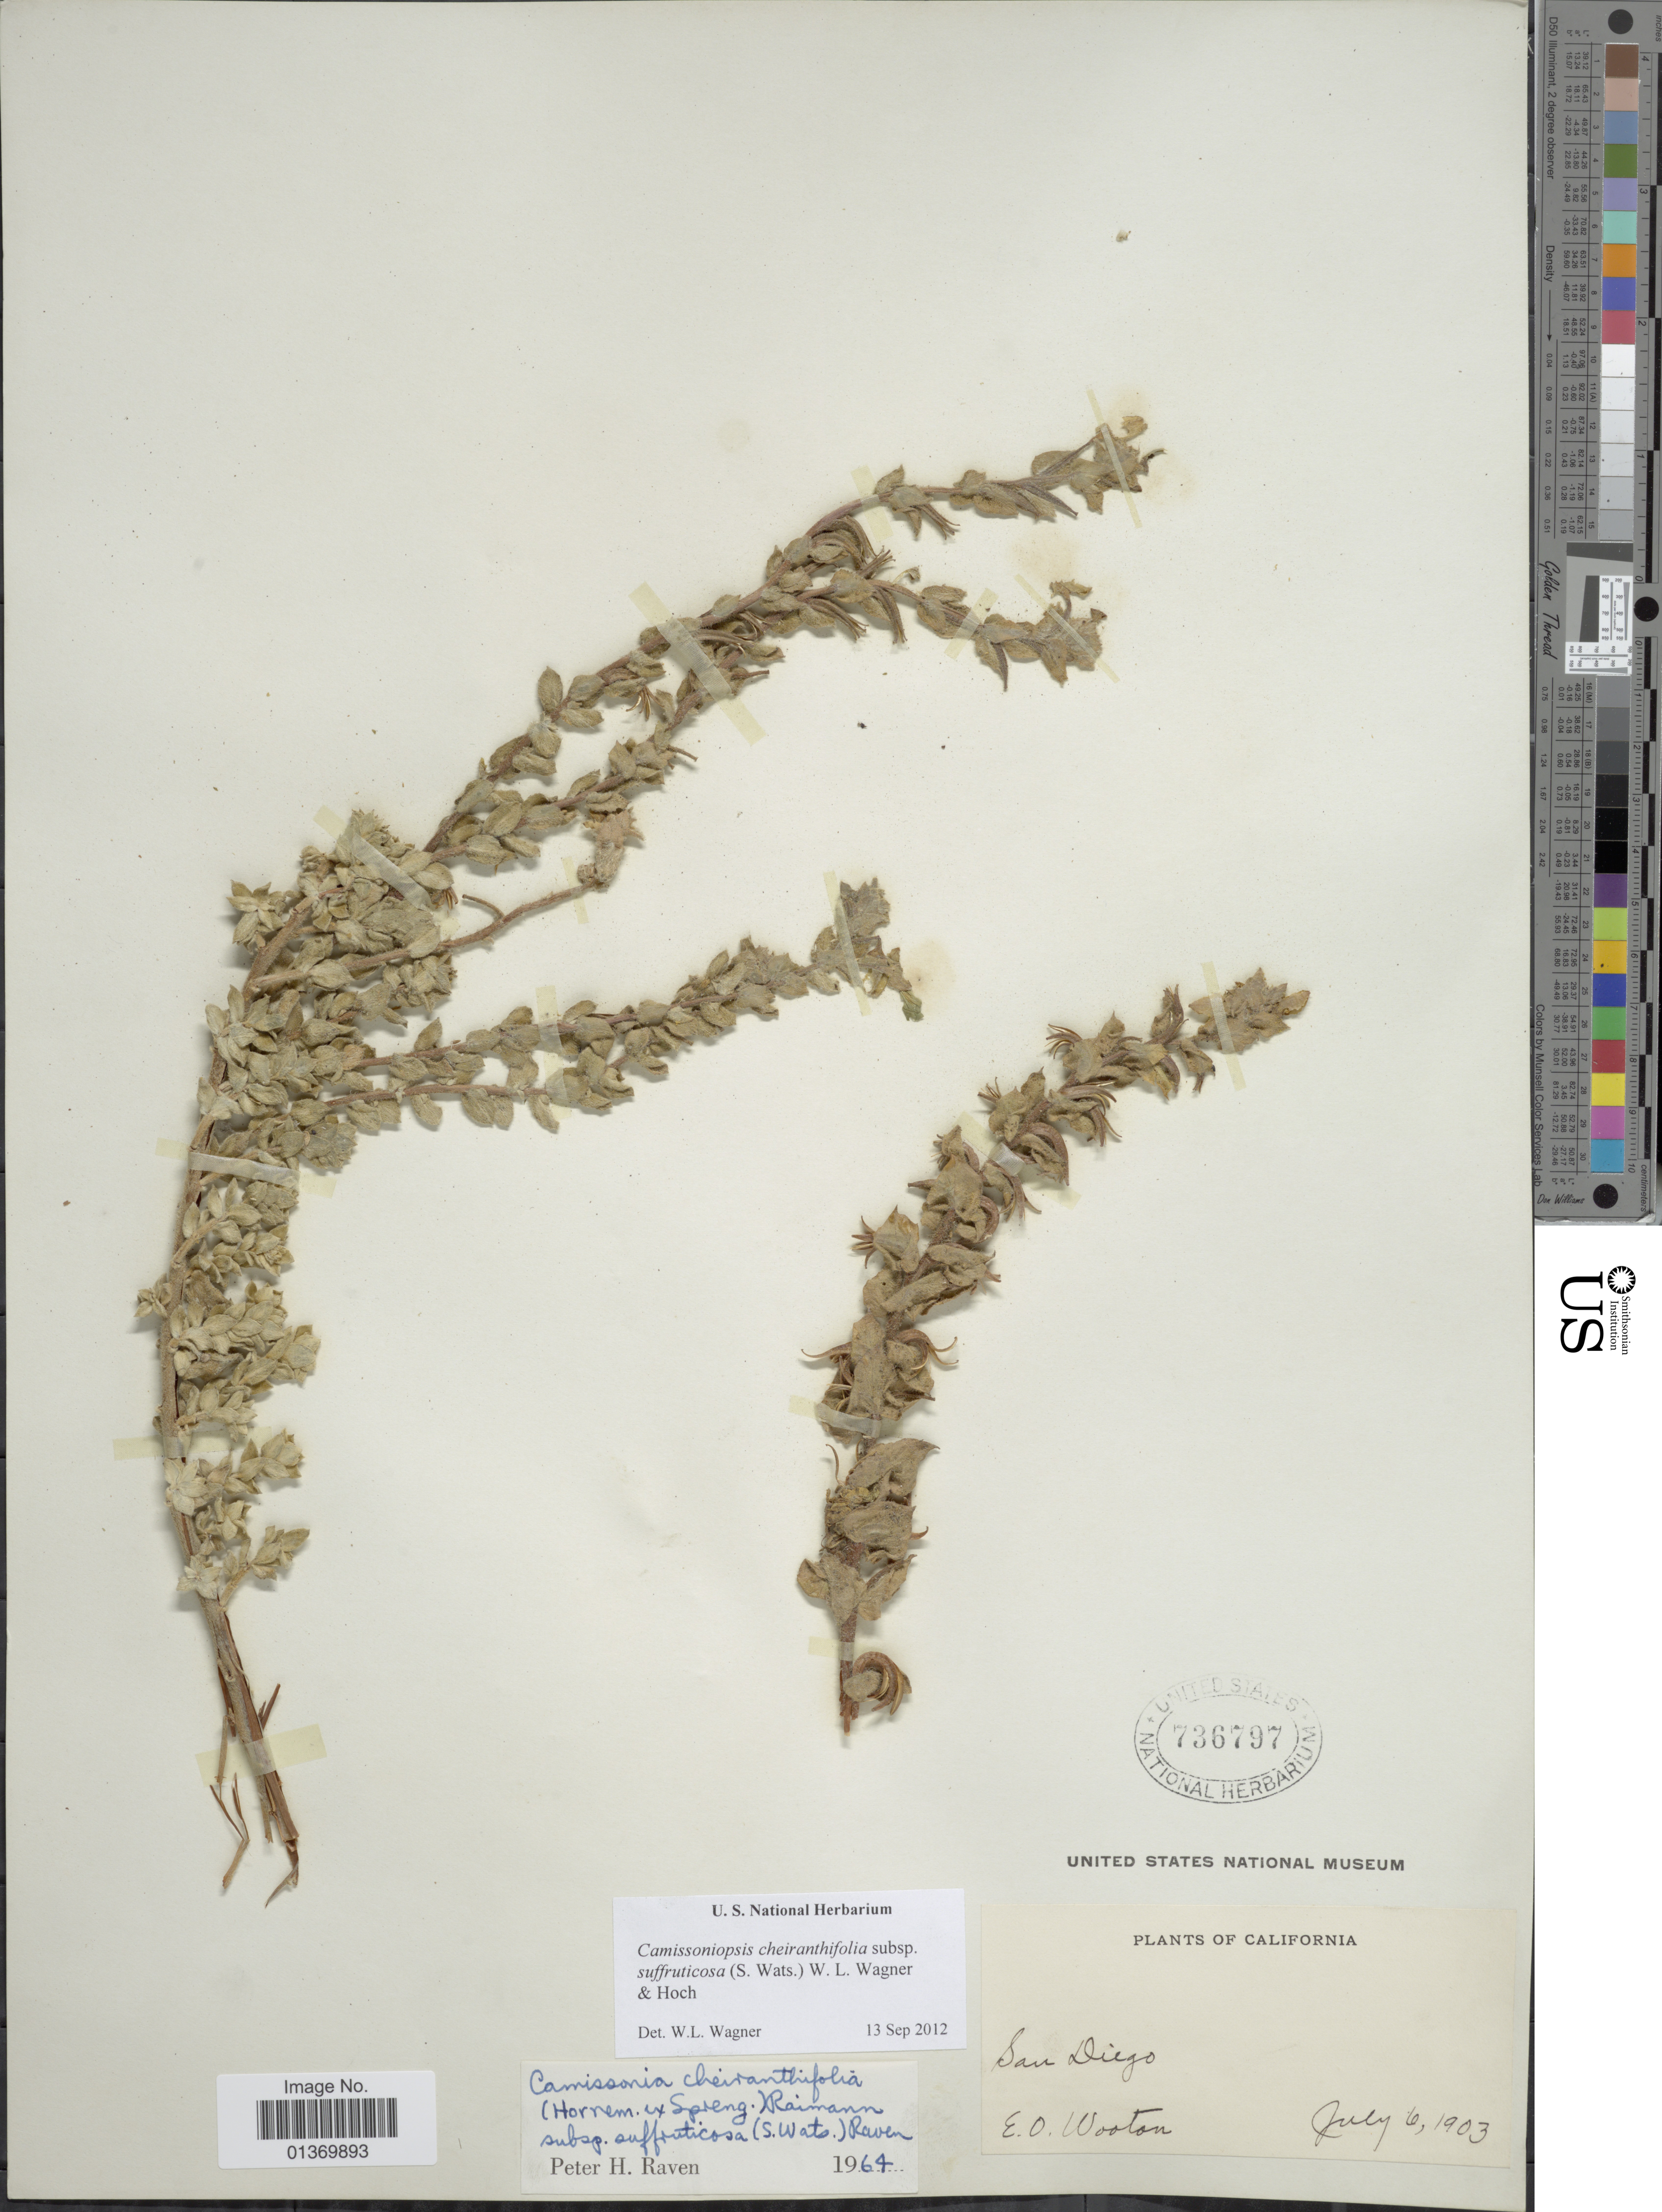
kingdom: Plantae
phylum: Tracheophyta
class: Magnoliopsida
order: Myrtales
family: Onagraceae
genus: Camissoniopsis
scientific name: Camissoniopsis cheiranthifolia subsp. suffruticosa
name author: (S. Watson) W.L. Wagner & Hoch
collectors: E. O. Wooton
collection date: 1903-07-06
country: United States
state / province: California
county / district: San Diego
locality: San Diego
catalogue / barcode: US 736797